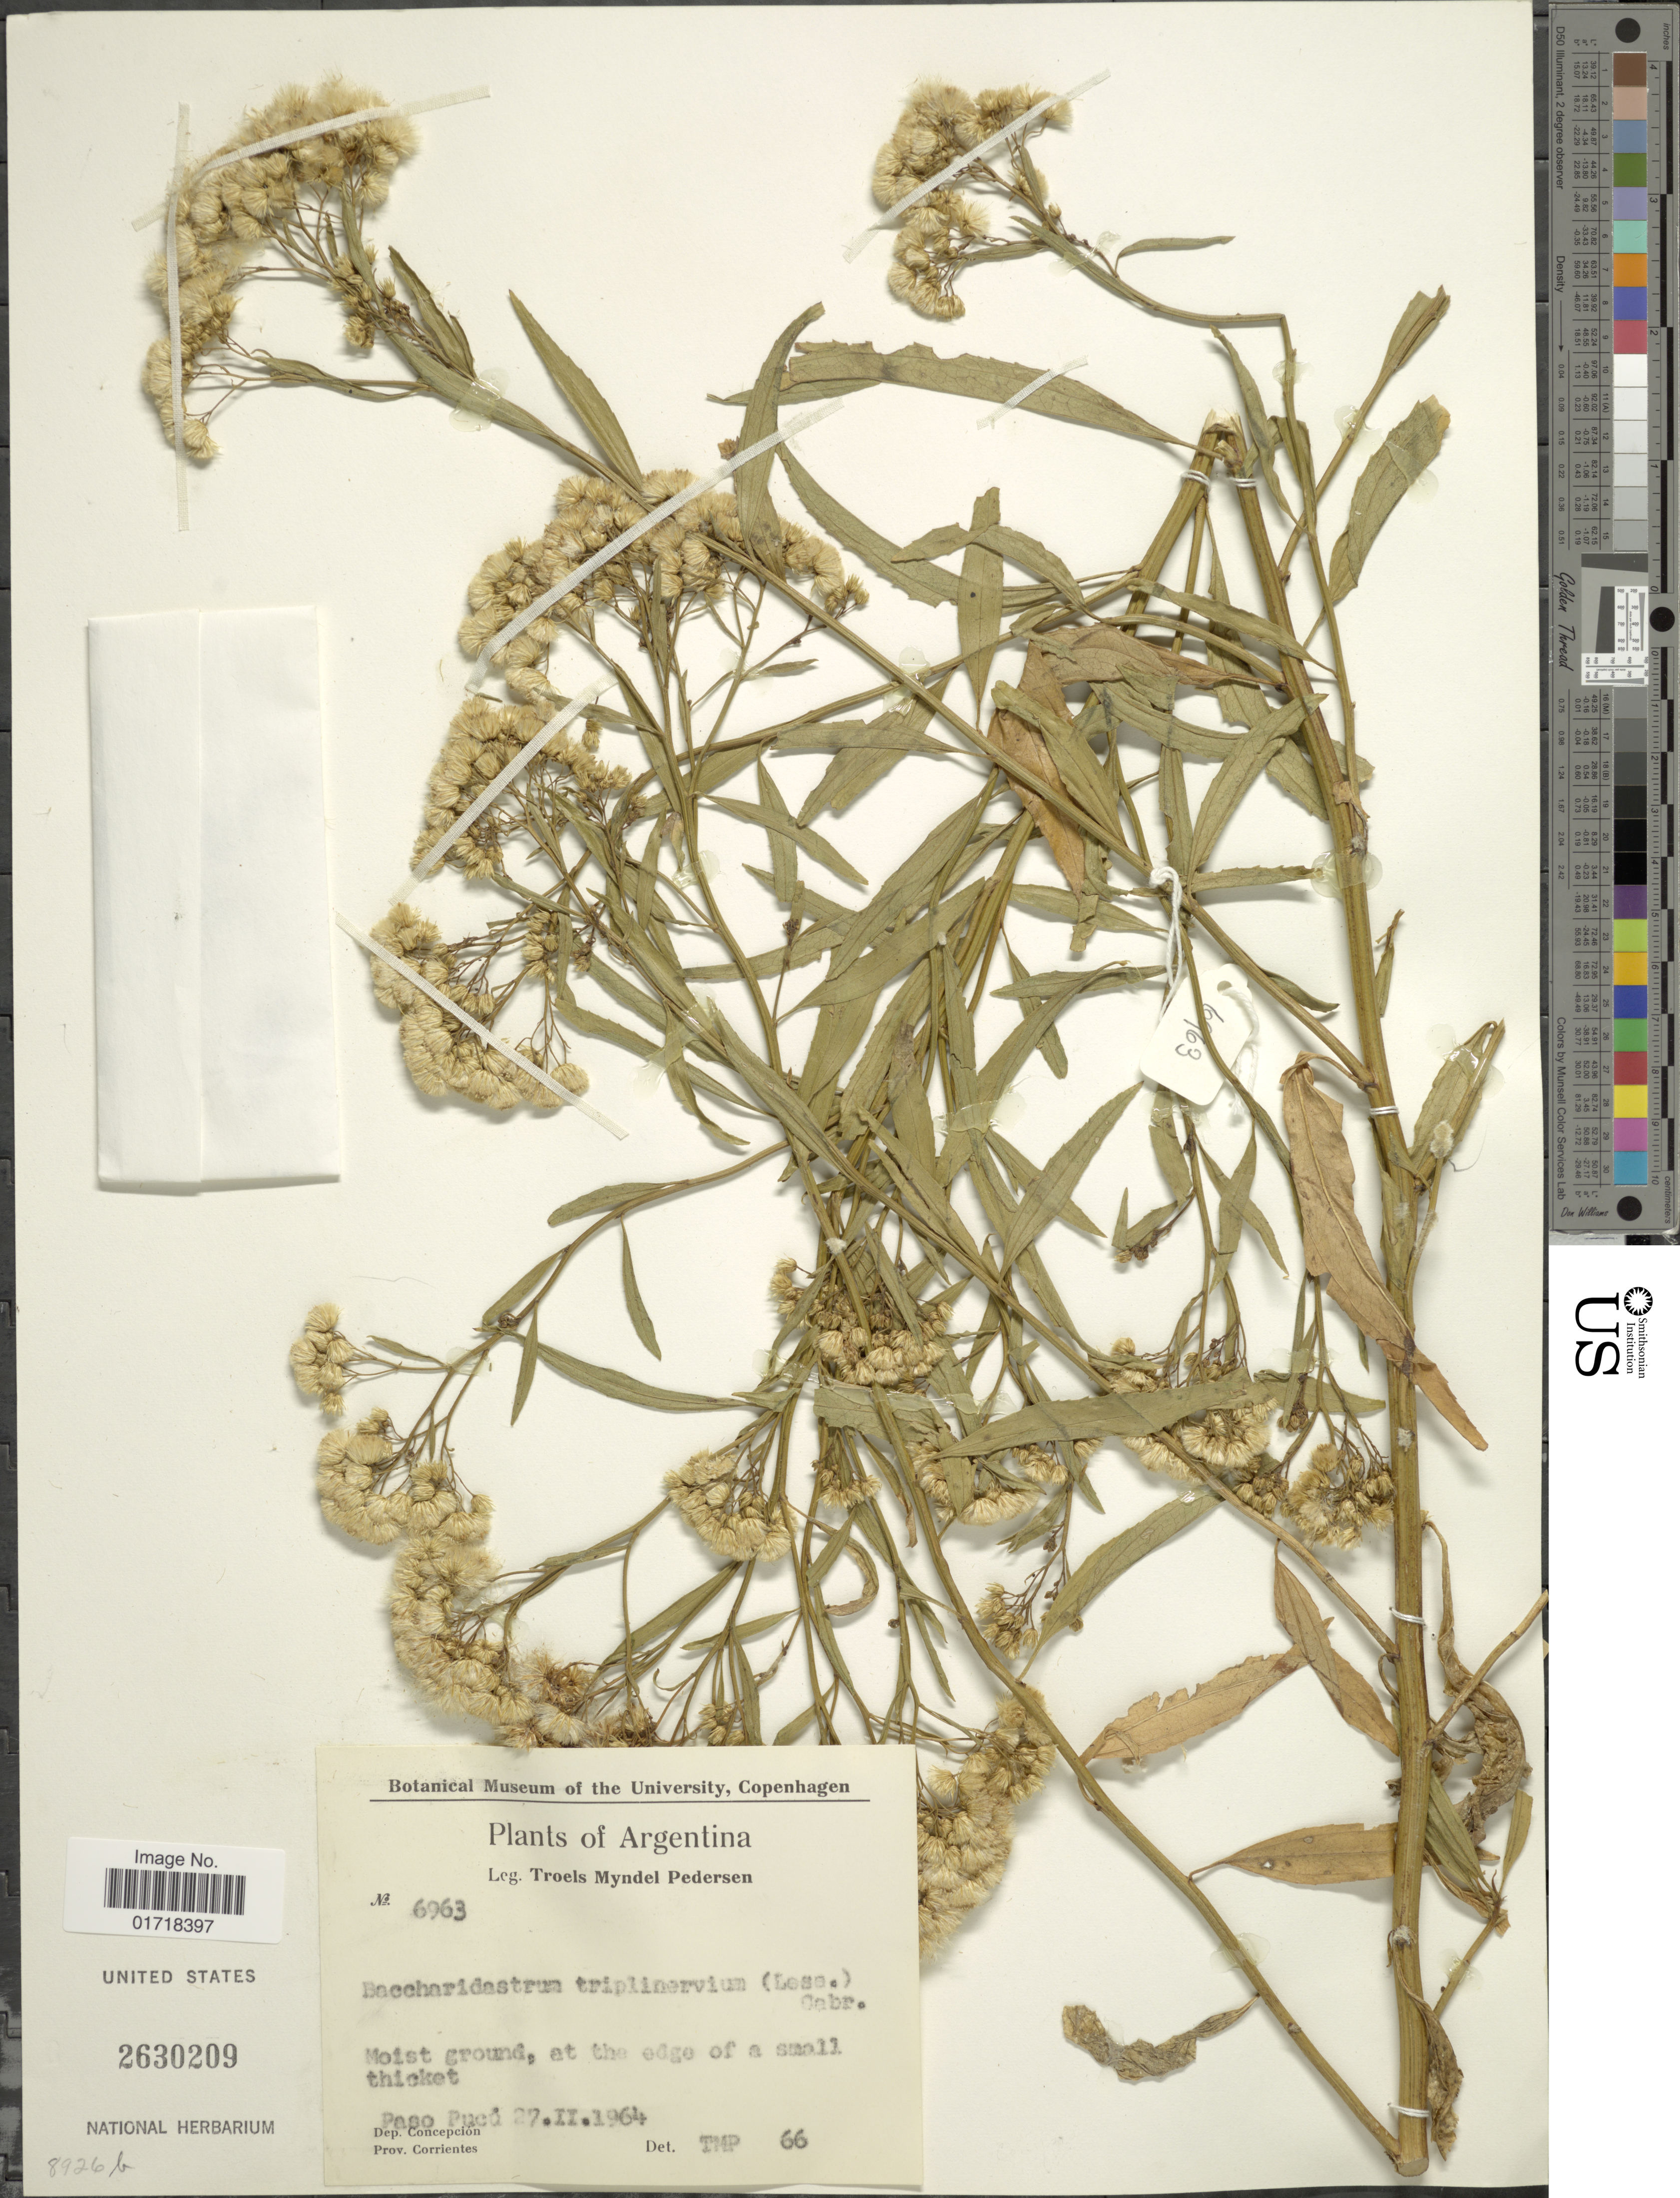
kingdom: Plantae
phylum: Tracheophyta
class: Magnoliopsida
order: Asterales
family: Asteraceae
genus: Baccharidastrum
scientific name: Baccharidastrum triplinervium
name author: (Less.) Cabrera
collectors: T. Pederson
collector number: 6963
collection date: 1964-02-27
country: Argentina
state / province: Corrientes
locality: Dep. Concepcion, Paso Puca.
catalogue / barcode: US 2630209